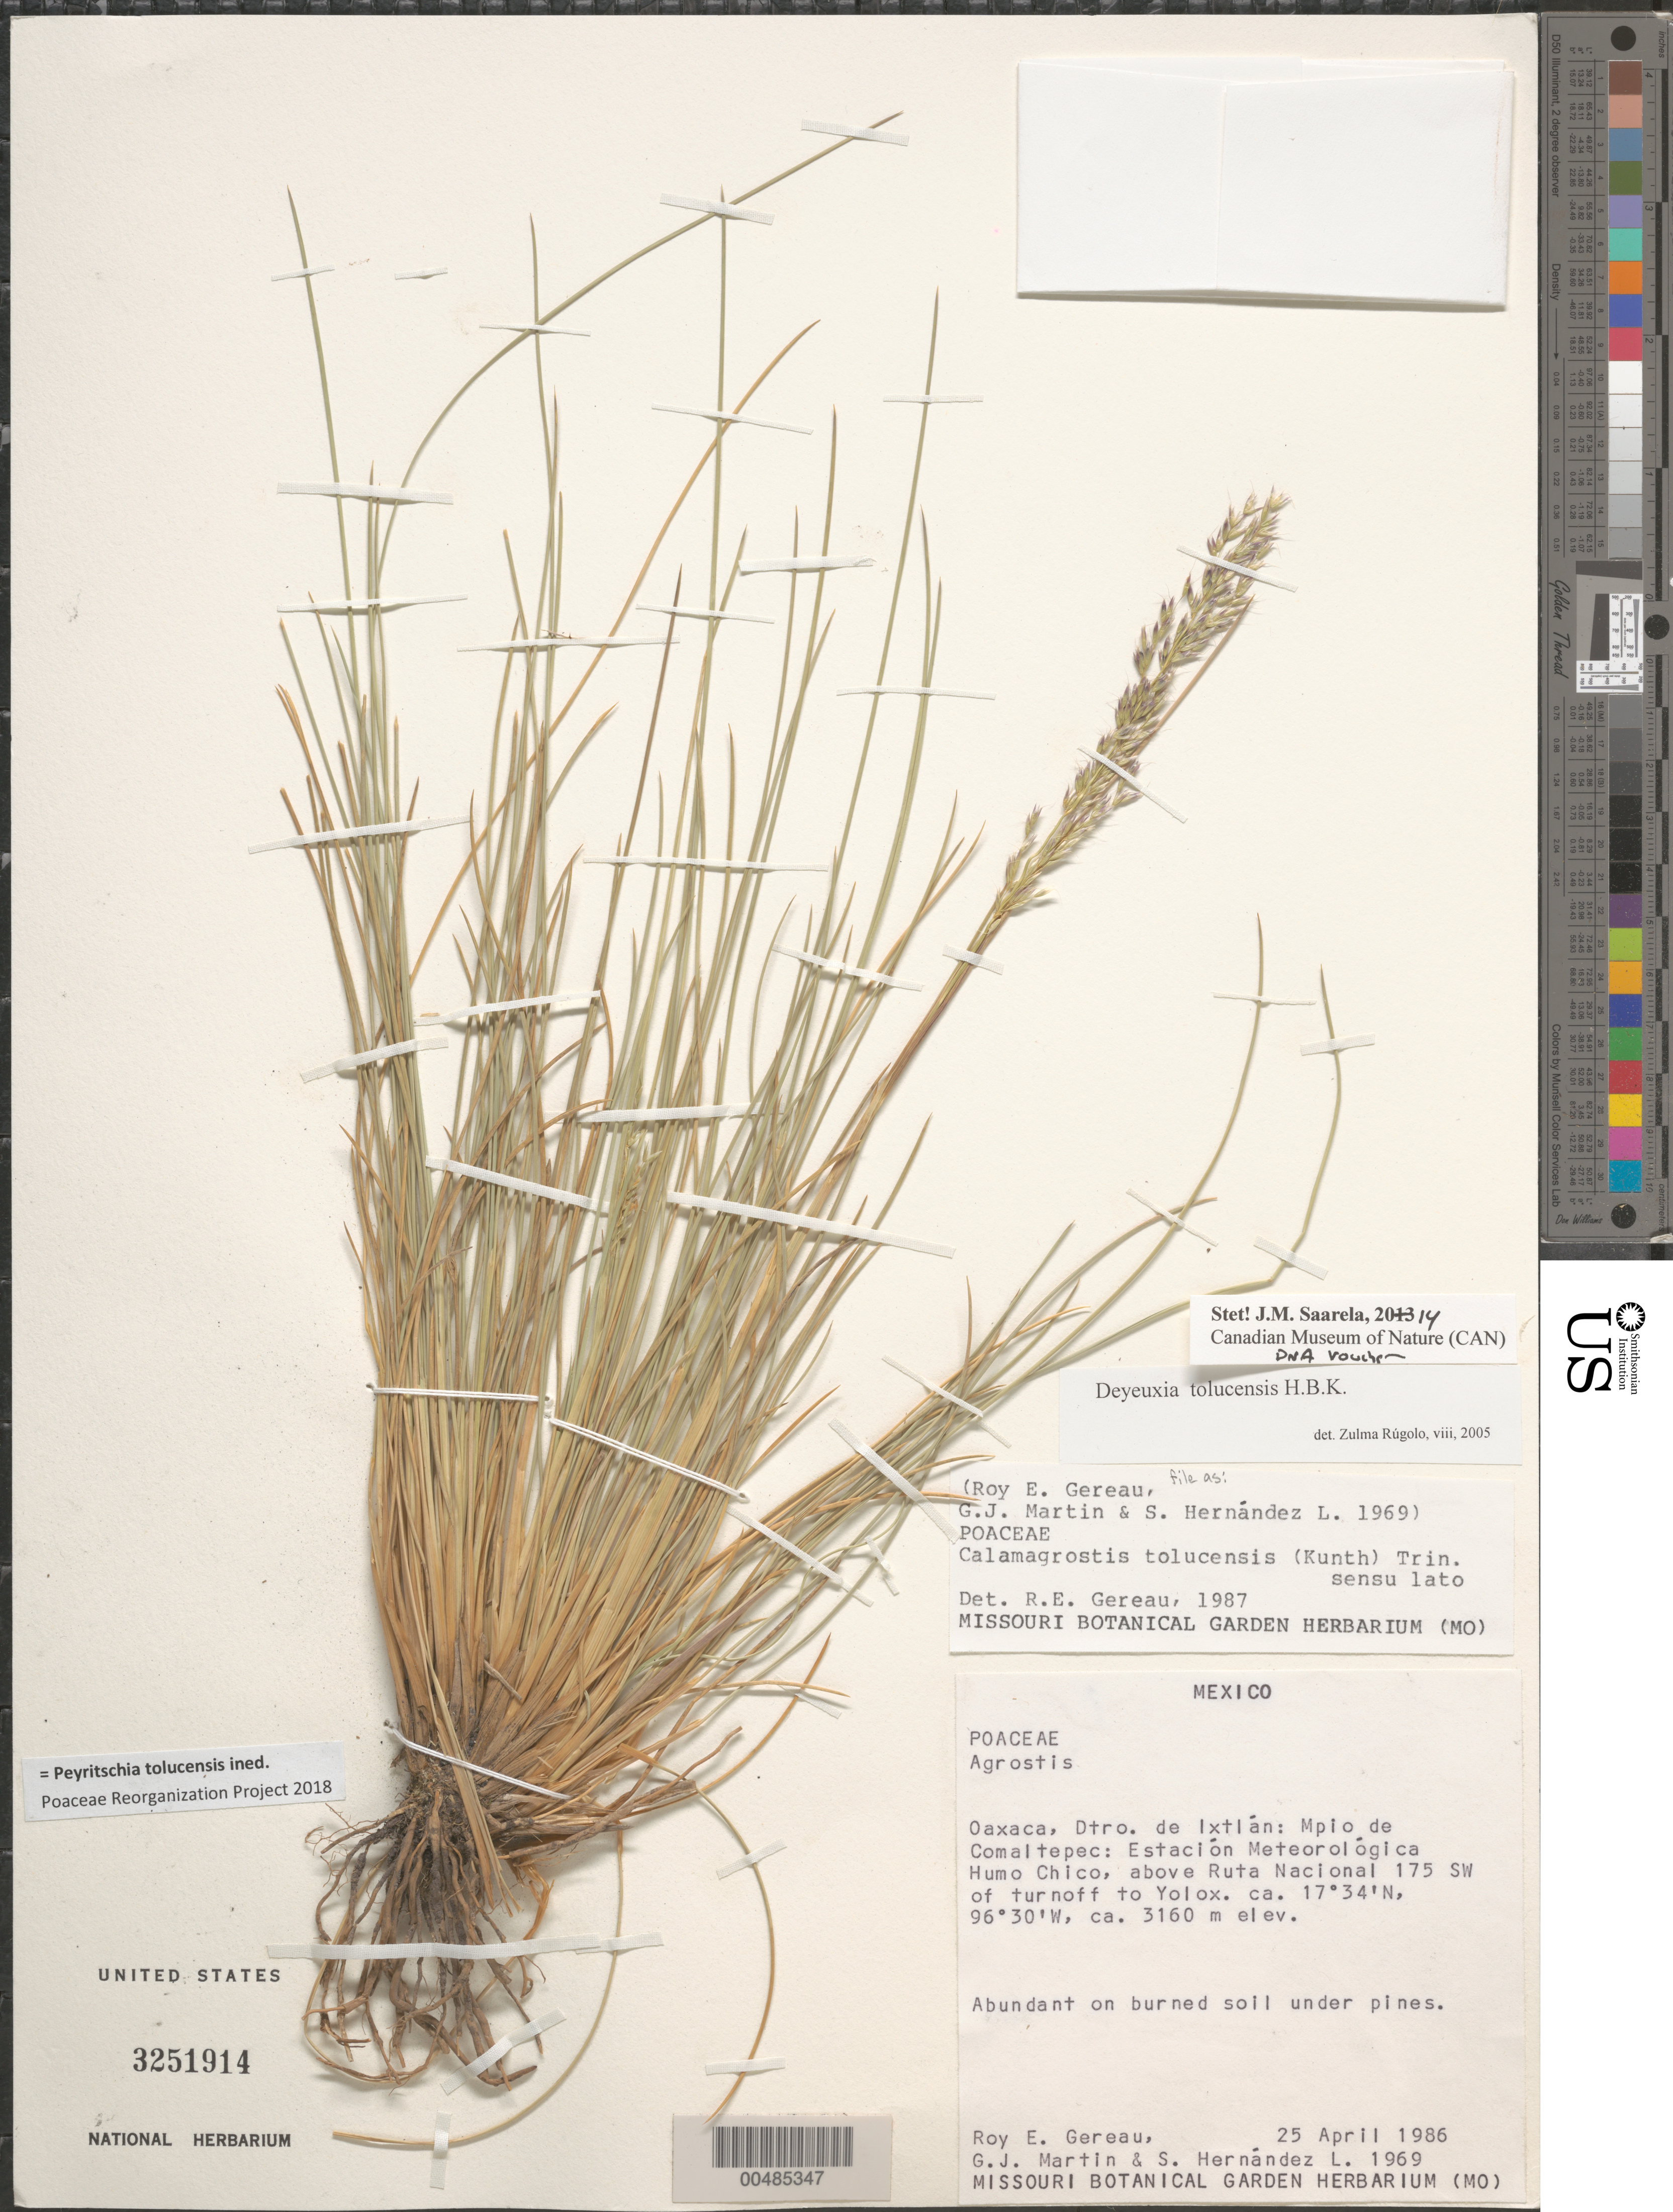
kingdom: Plantae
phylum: Tracheophyta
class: Liliopsida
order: Poales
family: Poaceae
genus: Peyritschia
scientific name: Peyritschia tolucensis ined.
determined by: Poaceae Reorganization Project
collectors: R. E. Gereau, G. J. Martin & S. Hernandez L.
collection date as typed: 25 Apr 1986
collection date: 1986-04-25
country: Mexico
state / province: Oaxaca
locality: Dtro. de Ixtlán, Mpio de Comaltepec: Estacion Meteorológica Humo Chico, above Ruta Nacional 175 SW of turnoff to Yolox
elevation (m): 3160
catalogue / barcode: US 3251914